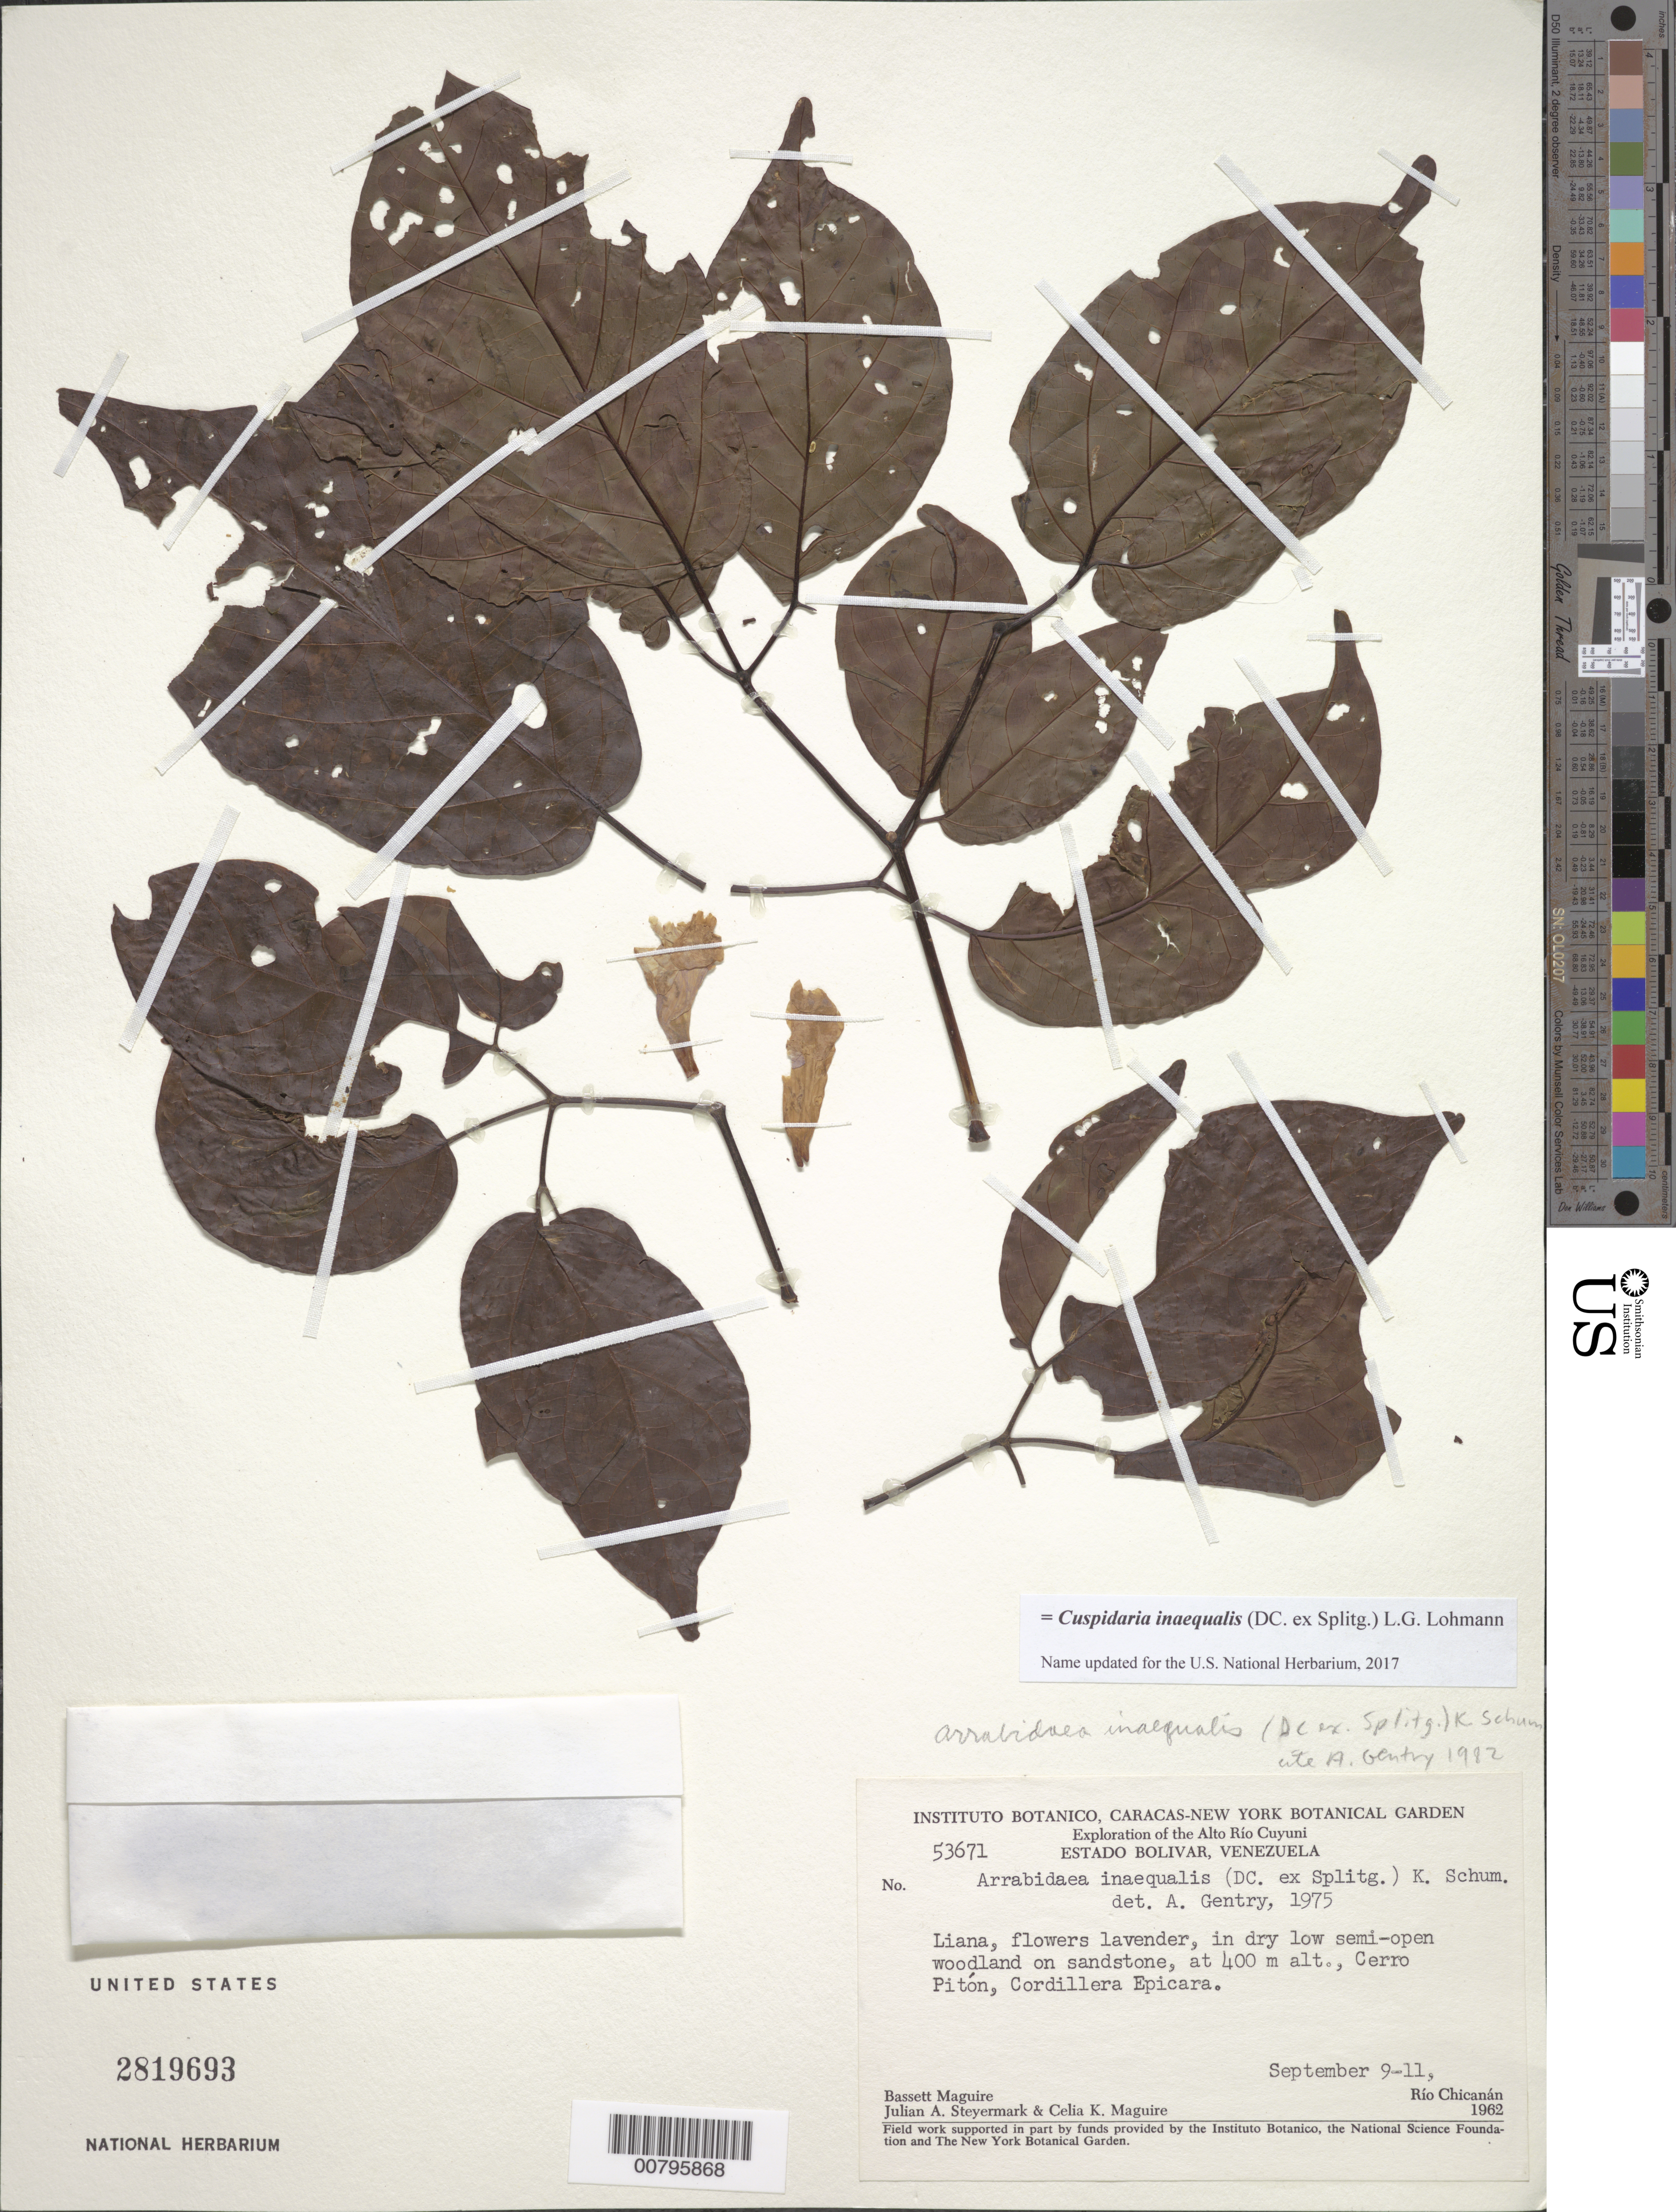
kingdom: Plantae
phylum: Tracheophyta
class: Magnoliopsida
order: Lamiales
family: Bignoniaceae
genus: Cuspidaria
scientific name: Cuspidaria inaequalis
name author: (Splitg.) L.G. Lohmann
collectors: B. Maguire, J. Steyermark & C. K. Maguire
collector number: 53671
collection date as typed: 9-Sep-62 to 11-Sep-62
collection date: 1962-09-09/1962-09-11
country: Venezuela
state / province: Bolívar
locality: Alto Río Cuyuni, Cerro Pitón, Cordillera Epicara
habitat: Dry low semiopen woodland on sandstone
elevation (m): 400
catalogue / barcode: US 2819693